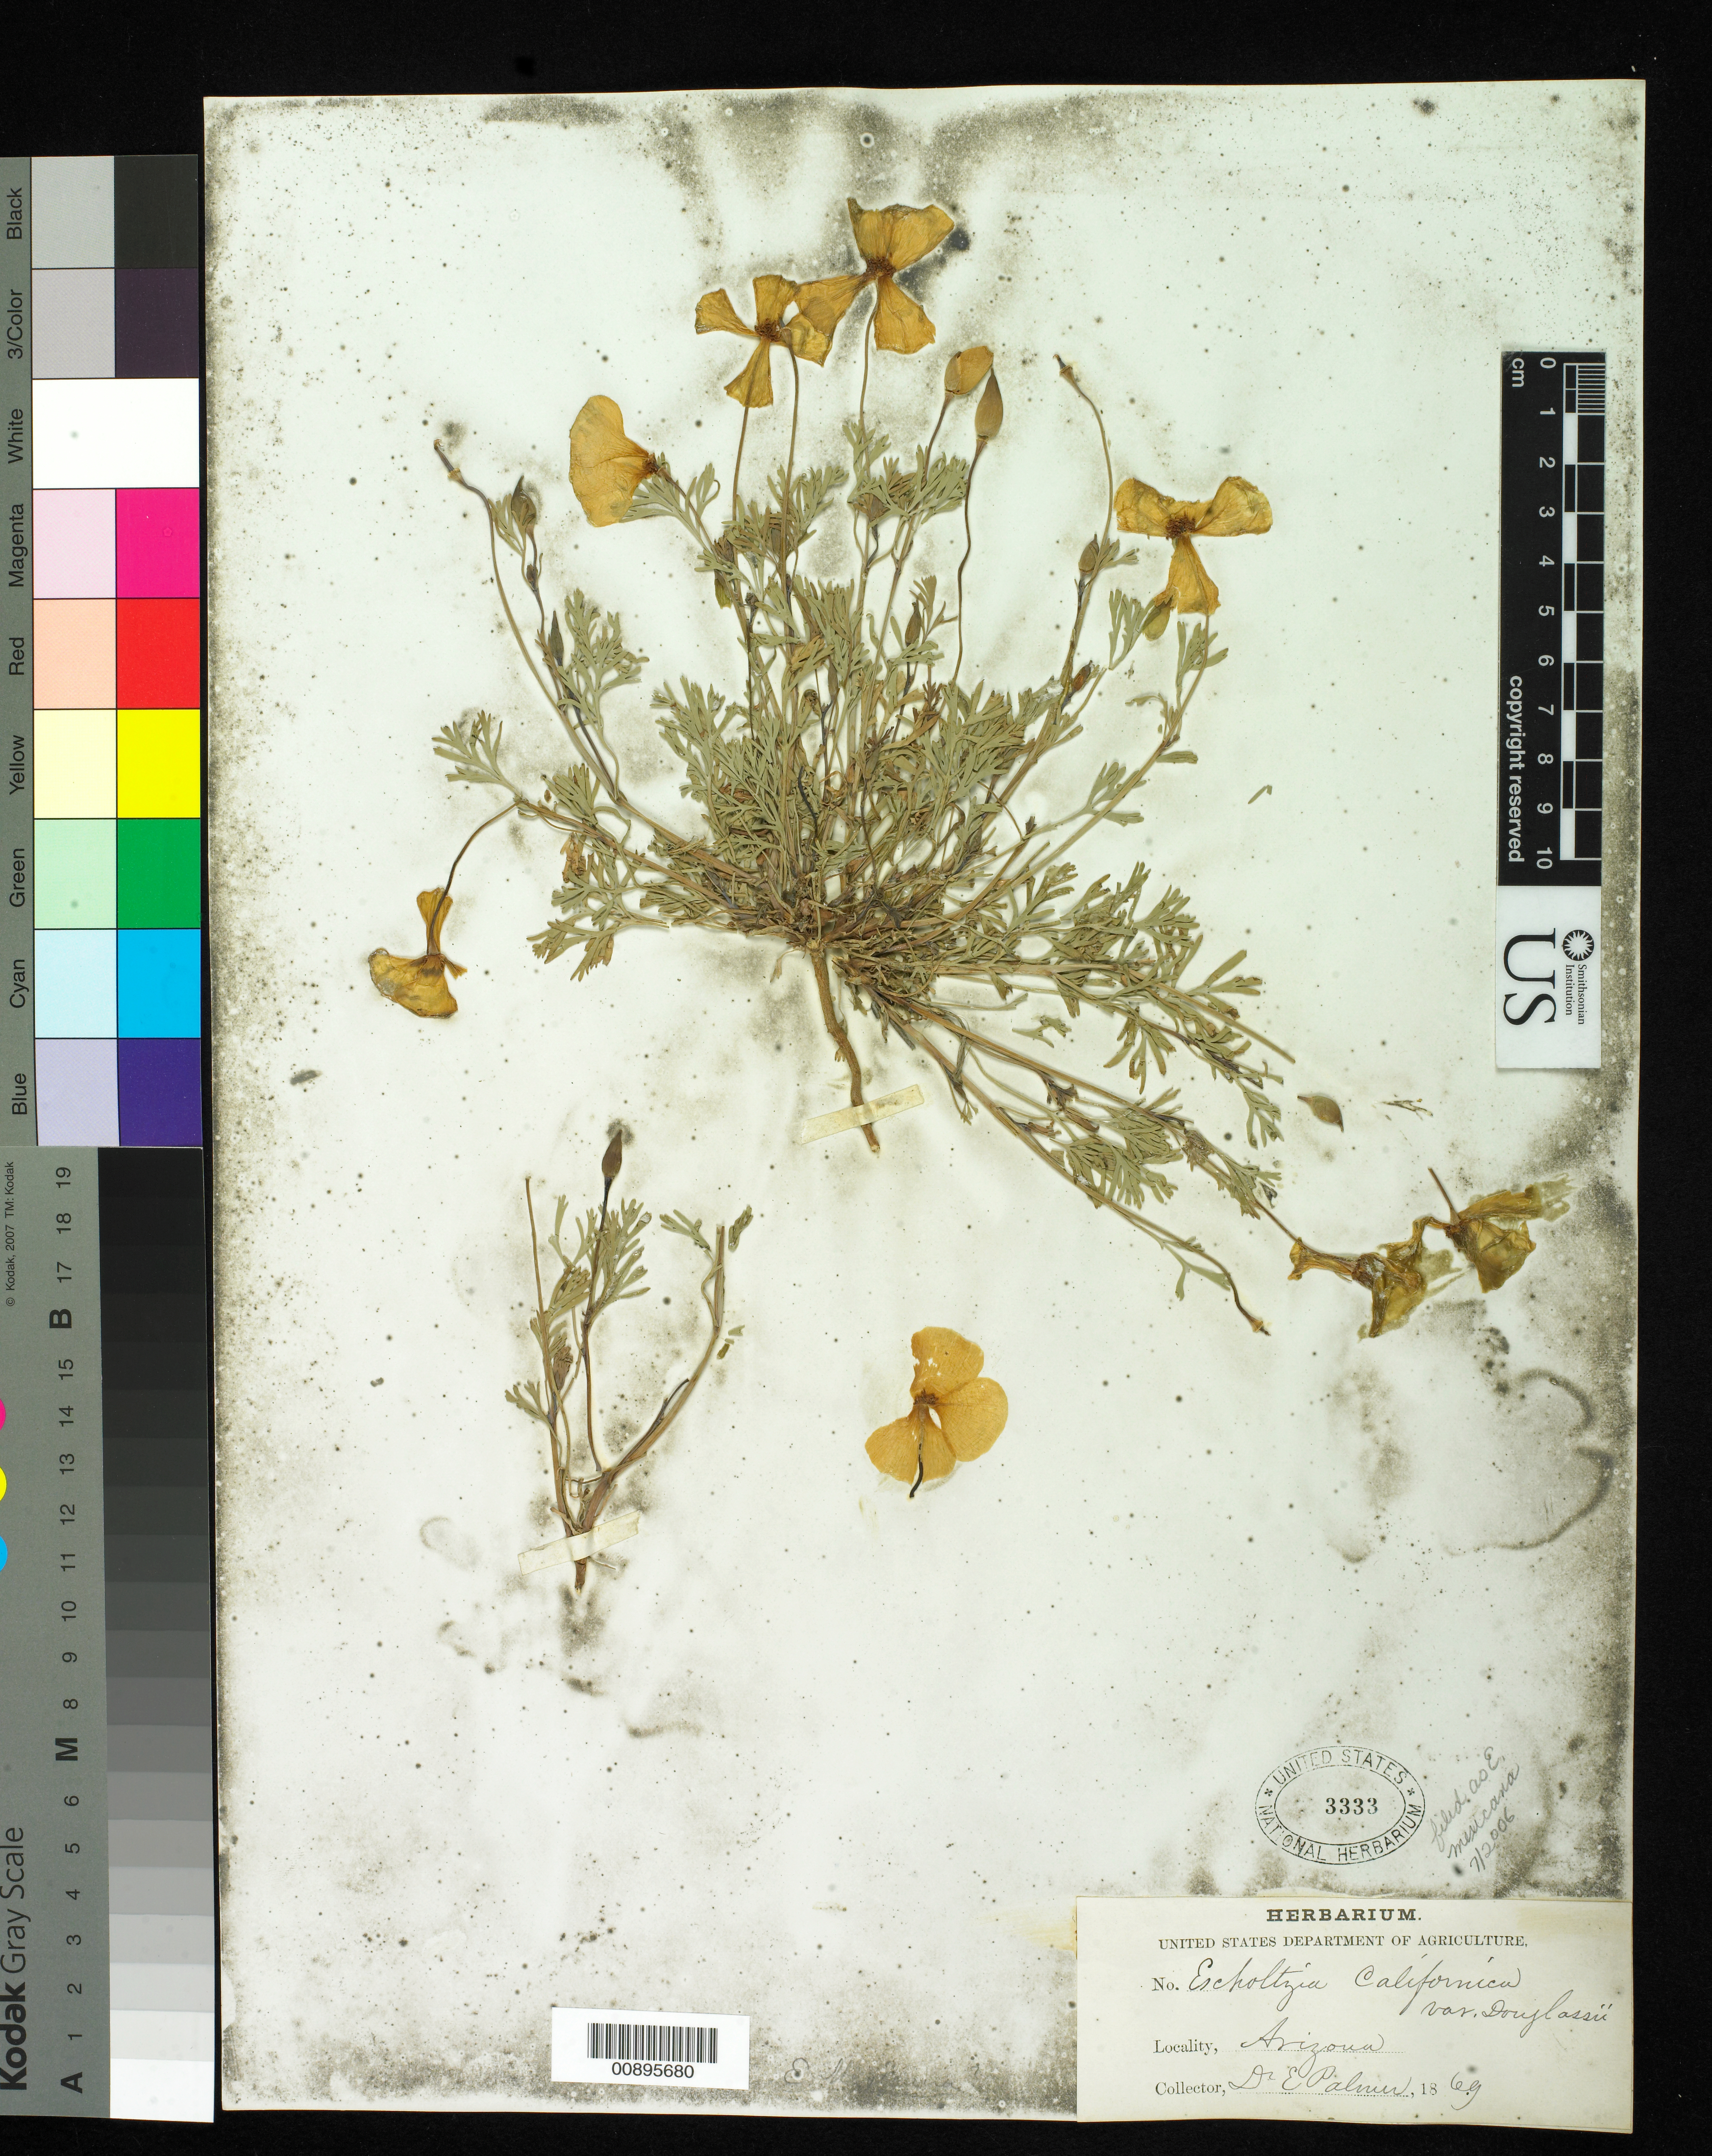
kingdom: Plantae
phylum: Tracheophyta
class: Magnoliopsida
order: Ranunculales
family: Papaveraceae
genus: Eschscholzia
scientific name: Eschscholzia mexicana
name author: Greene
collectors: E. Palmer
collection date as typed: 1869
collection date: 1869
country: United States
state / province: Arizona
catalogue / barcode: US 3333